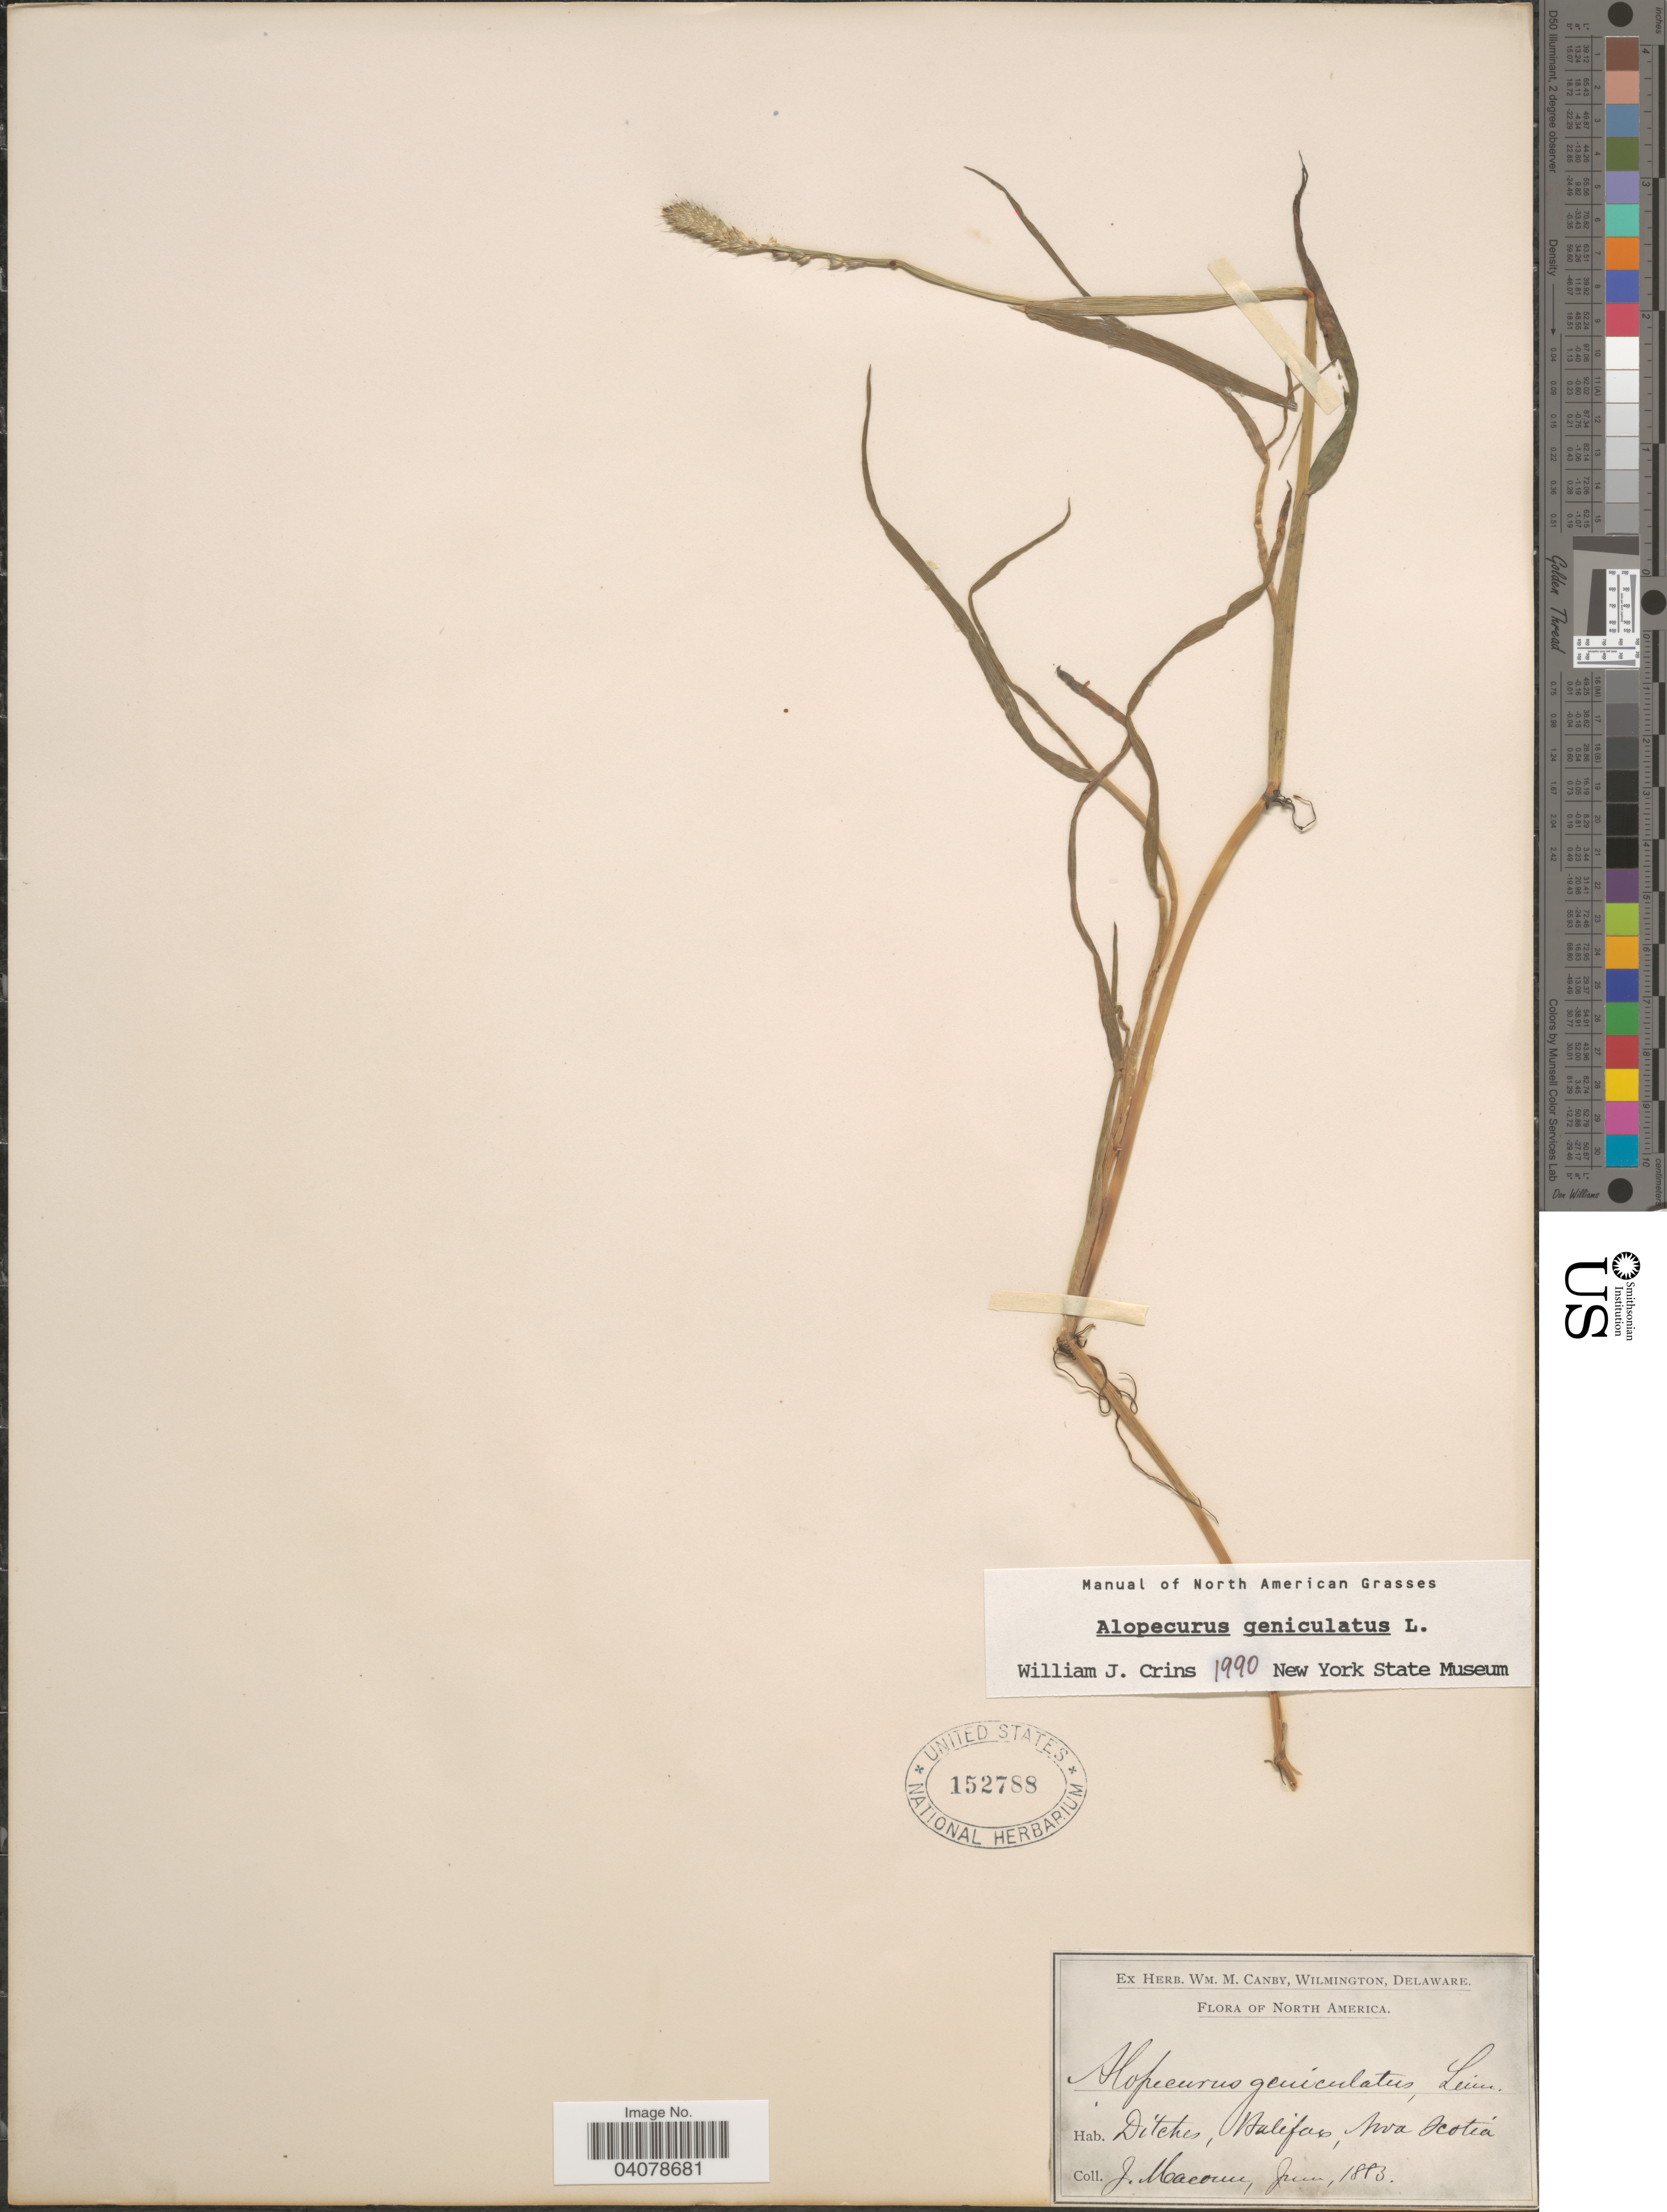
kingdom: Plantae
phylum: Tracheophyta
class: Liliopsida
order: Poales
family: Poaceae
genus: Alopecurus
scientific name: Alopecurus geniculatus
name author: L.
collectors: J. Macoun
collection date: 1883-06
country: Canada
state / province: Nova Scotia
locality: Ditches, Halifax.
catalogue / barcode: US 152788